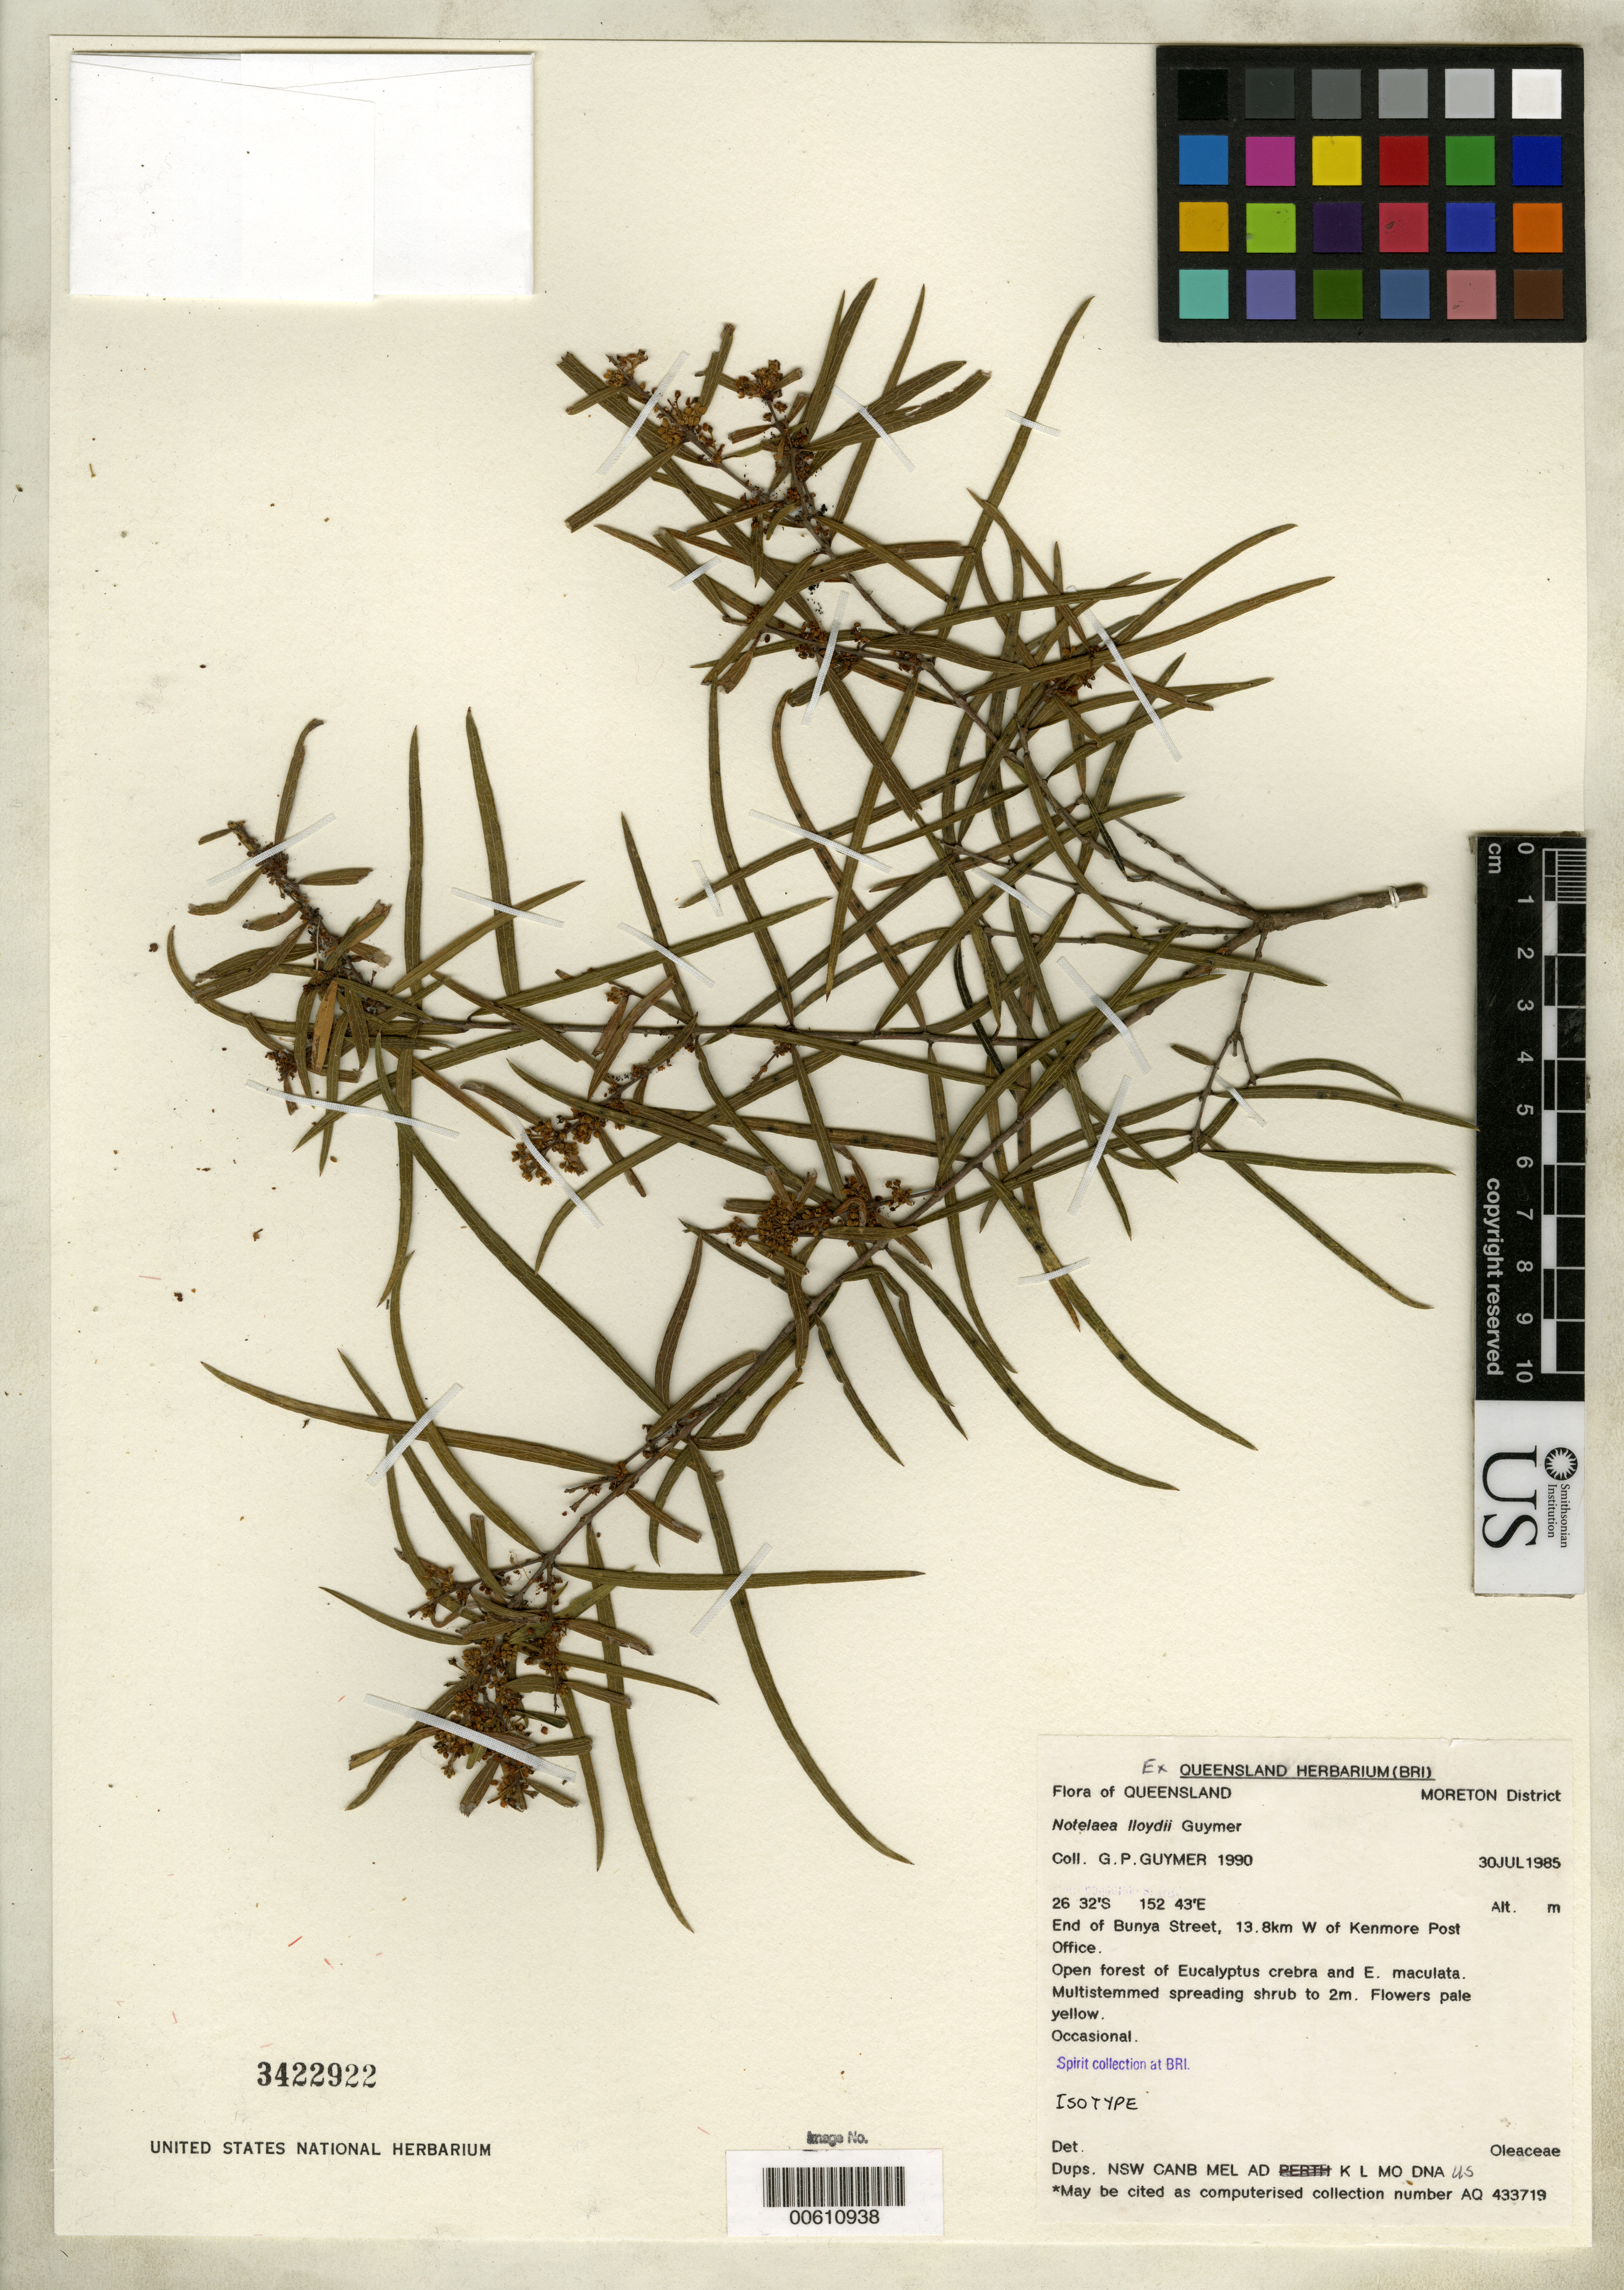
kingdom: Plantae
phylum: Tracheophyta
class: Magnoliopsida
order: Lamiales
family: Oleaceae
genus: Notelaea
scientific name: Notelaea lloydii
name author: Guymer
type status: Isotype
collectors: G. P. Guymer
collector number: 1990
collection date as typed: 30 Jul 1985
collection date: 1985-07-30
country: Australia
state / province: Queensland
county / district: Moreton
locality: End of Bunya Street, 13.8 km W of Kenmore Post Office.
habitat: Open forest of Eucalyptus crebra and E. maculata.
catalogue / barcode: US 3422922